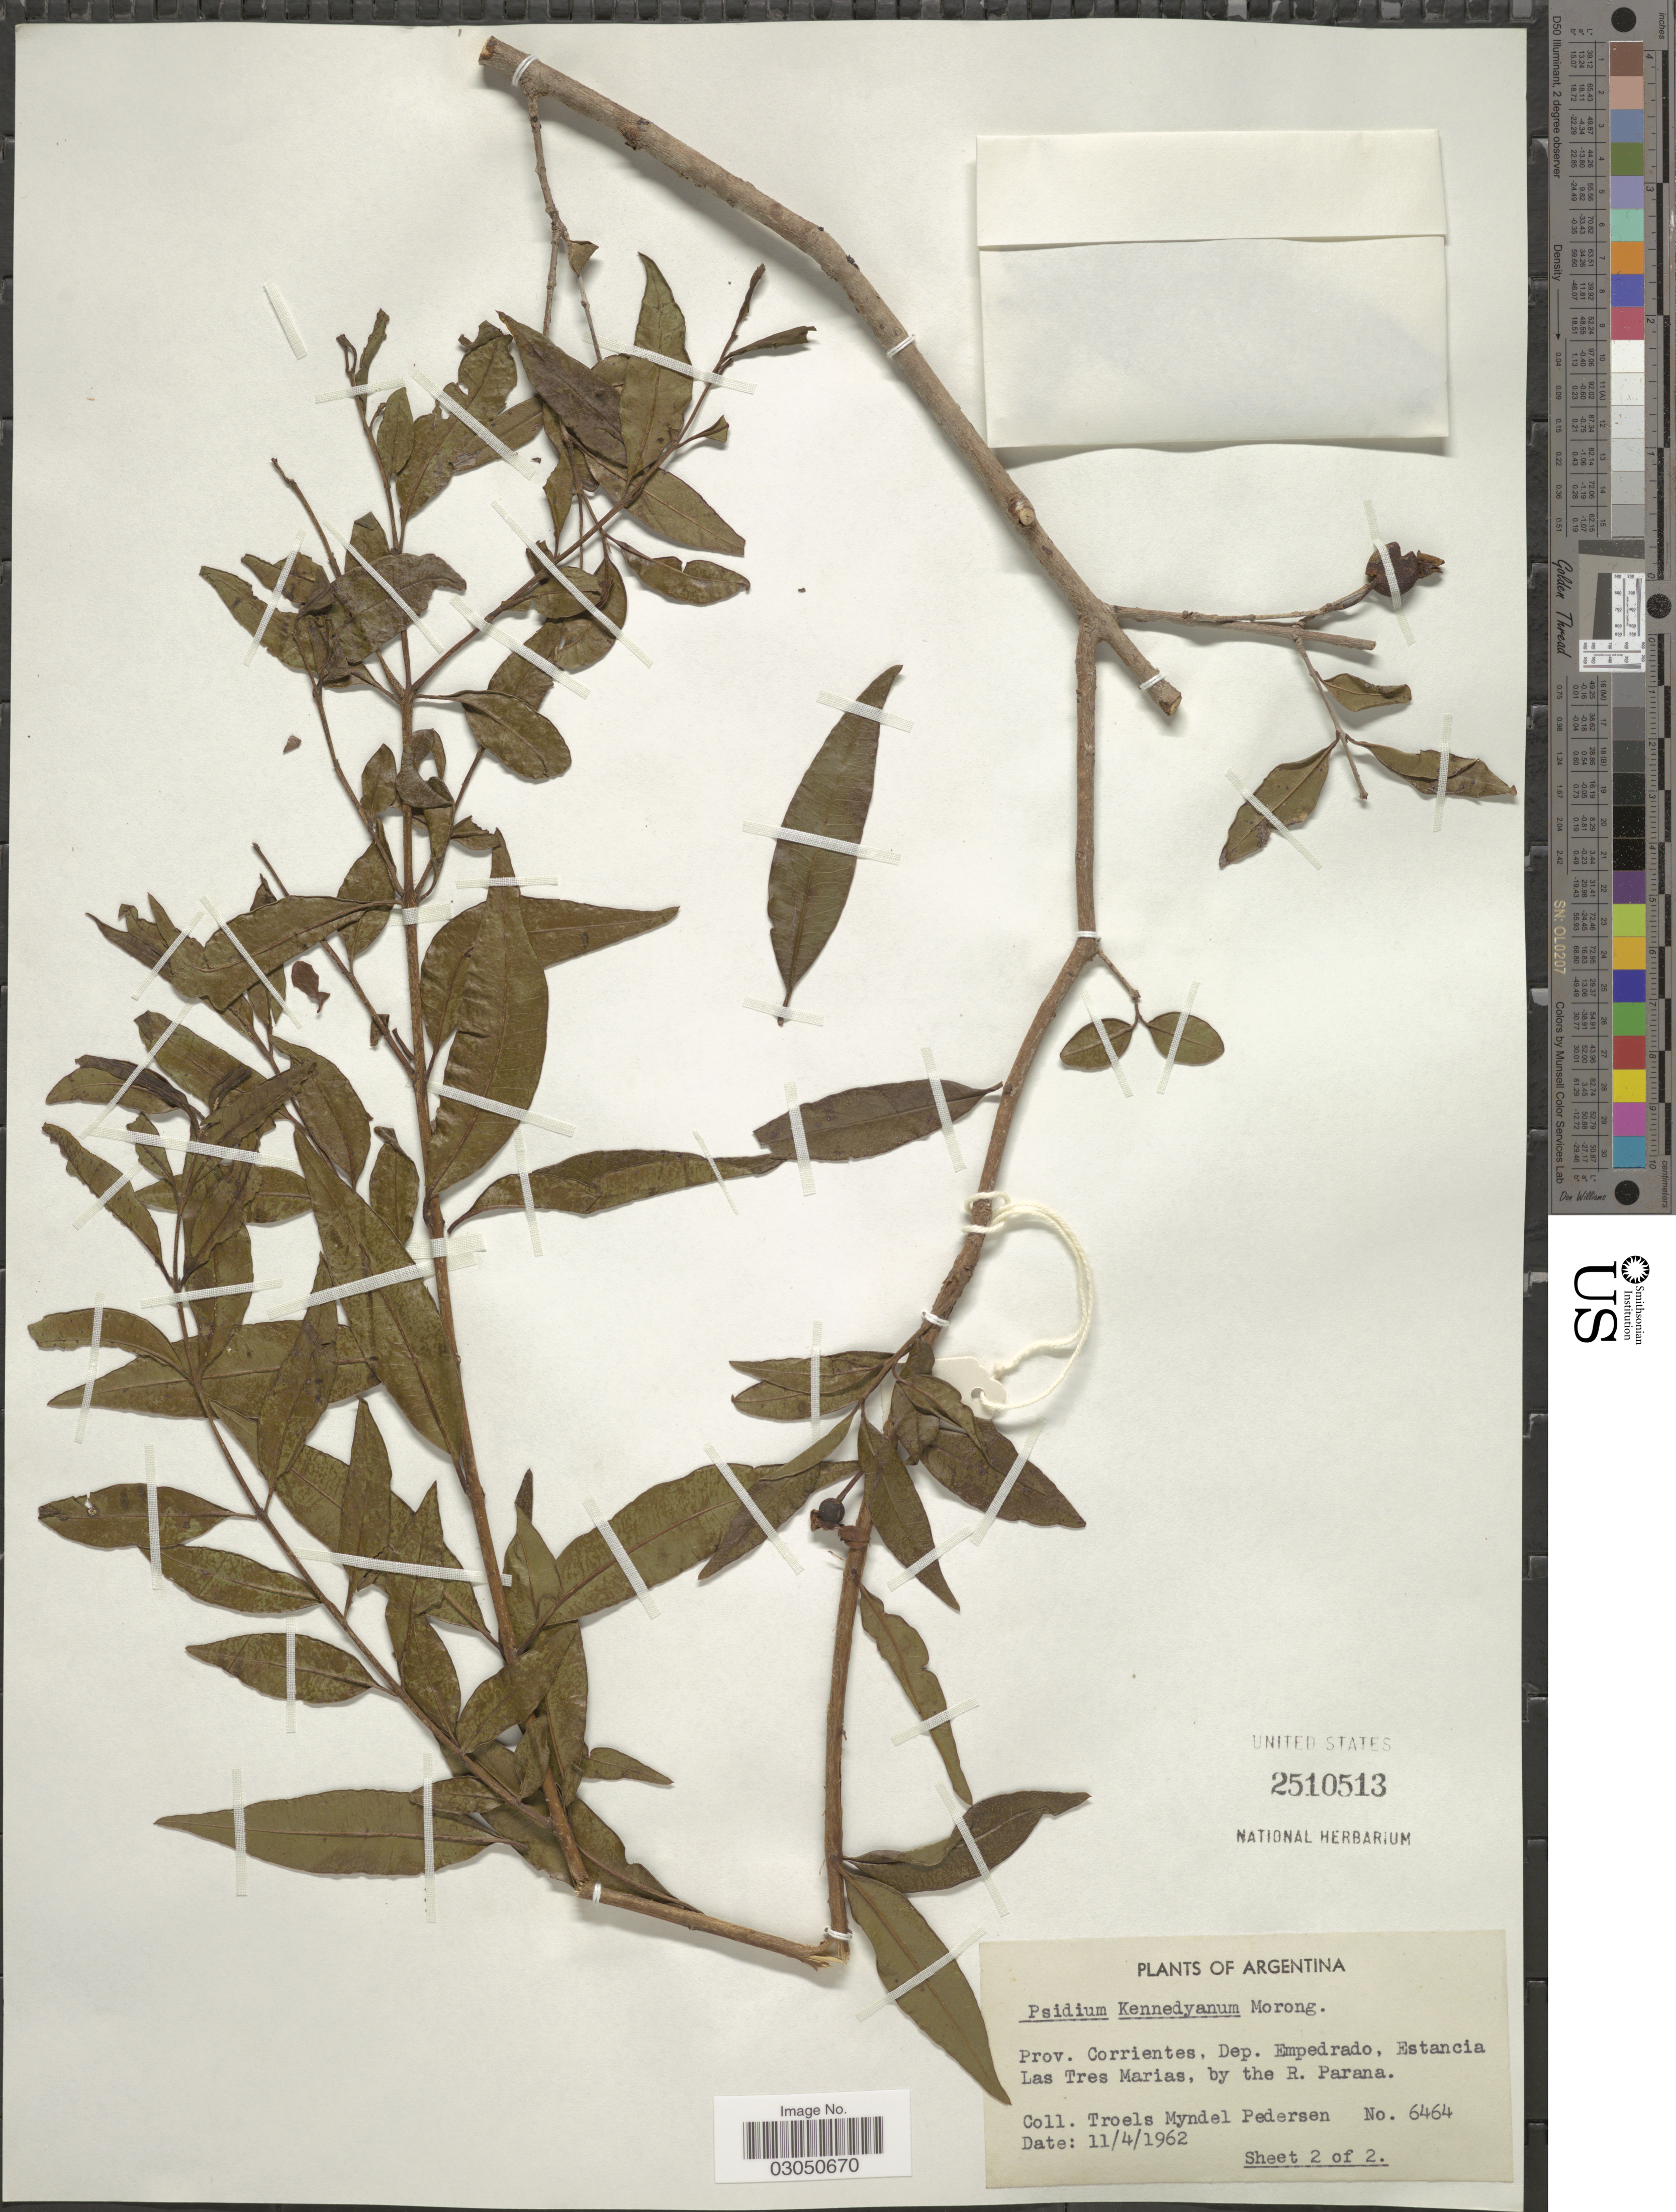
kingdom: Plantae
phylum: Tracheophyta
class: Magnoliopsida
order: Myrtales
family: Myrtaceae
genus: Psidium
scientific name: Psidium kennedyanum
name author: Morong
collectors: T. Pederson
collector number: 6464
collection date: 1962-04-11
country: Argentina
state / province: Corrientes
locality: Dep. Empedrado, Estancia Las Tres Marias, by the R. Parana.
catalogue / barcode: US 2510513